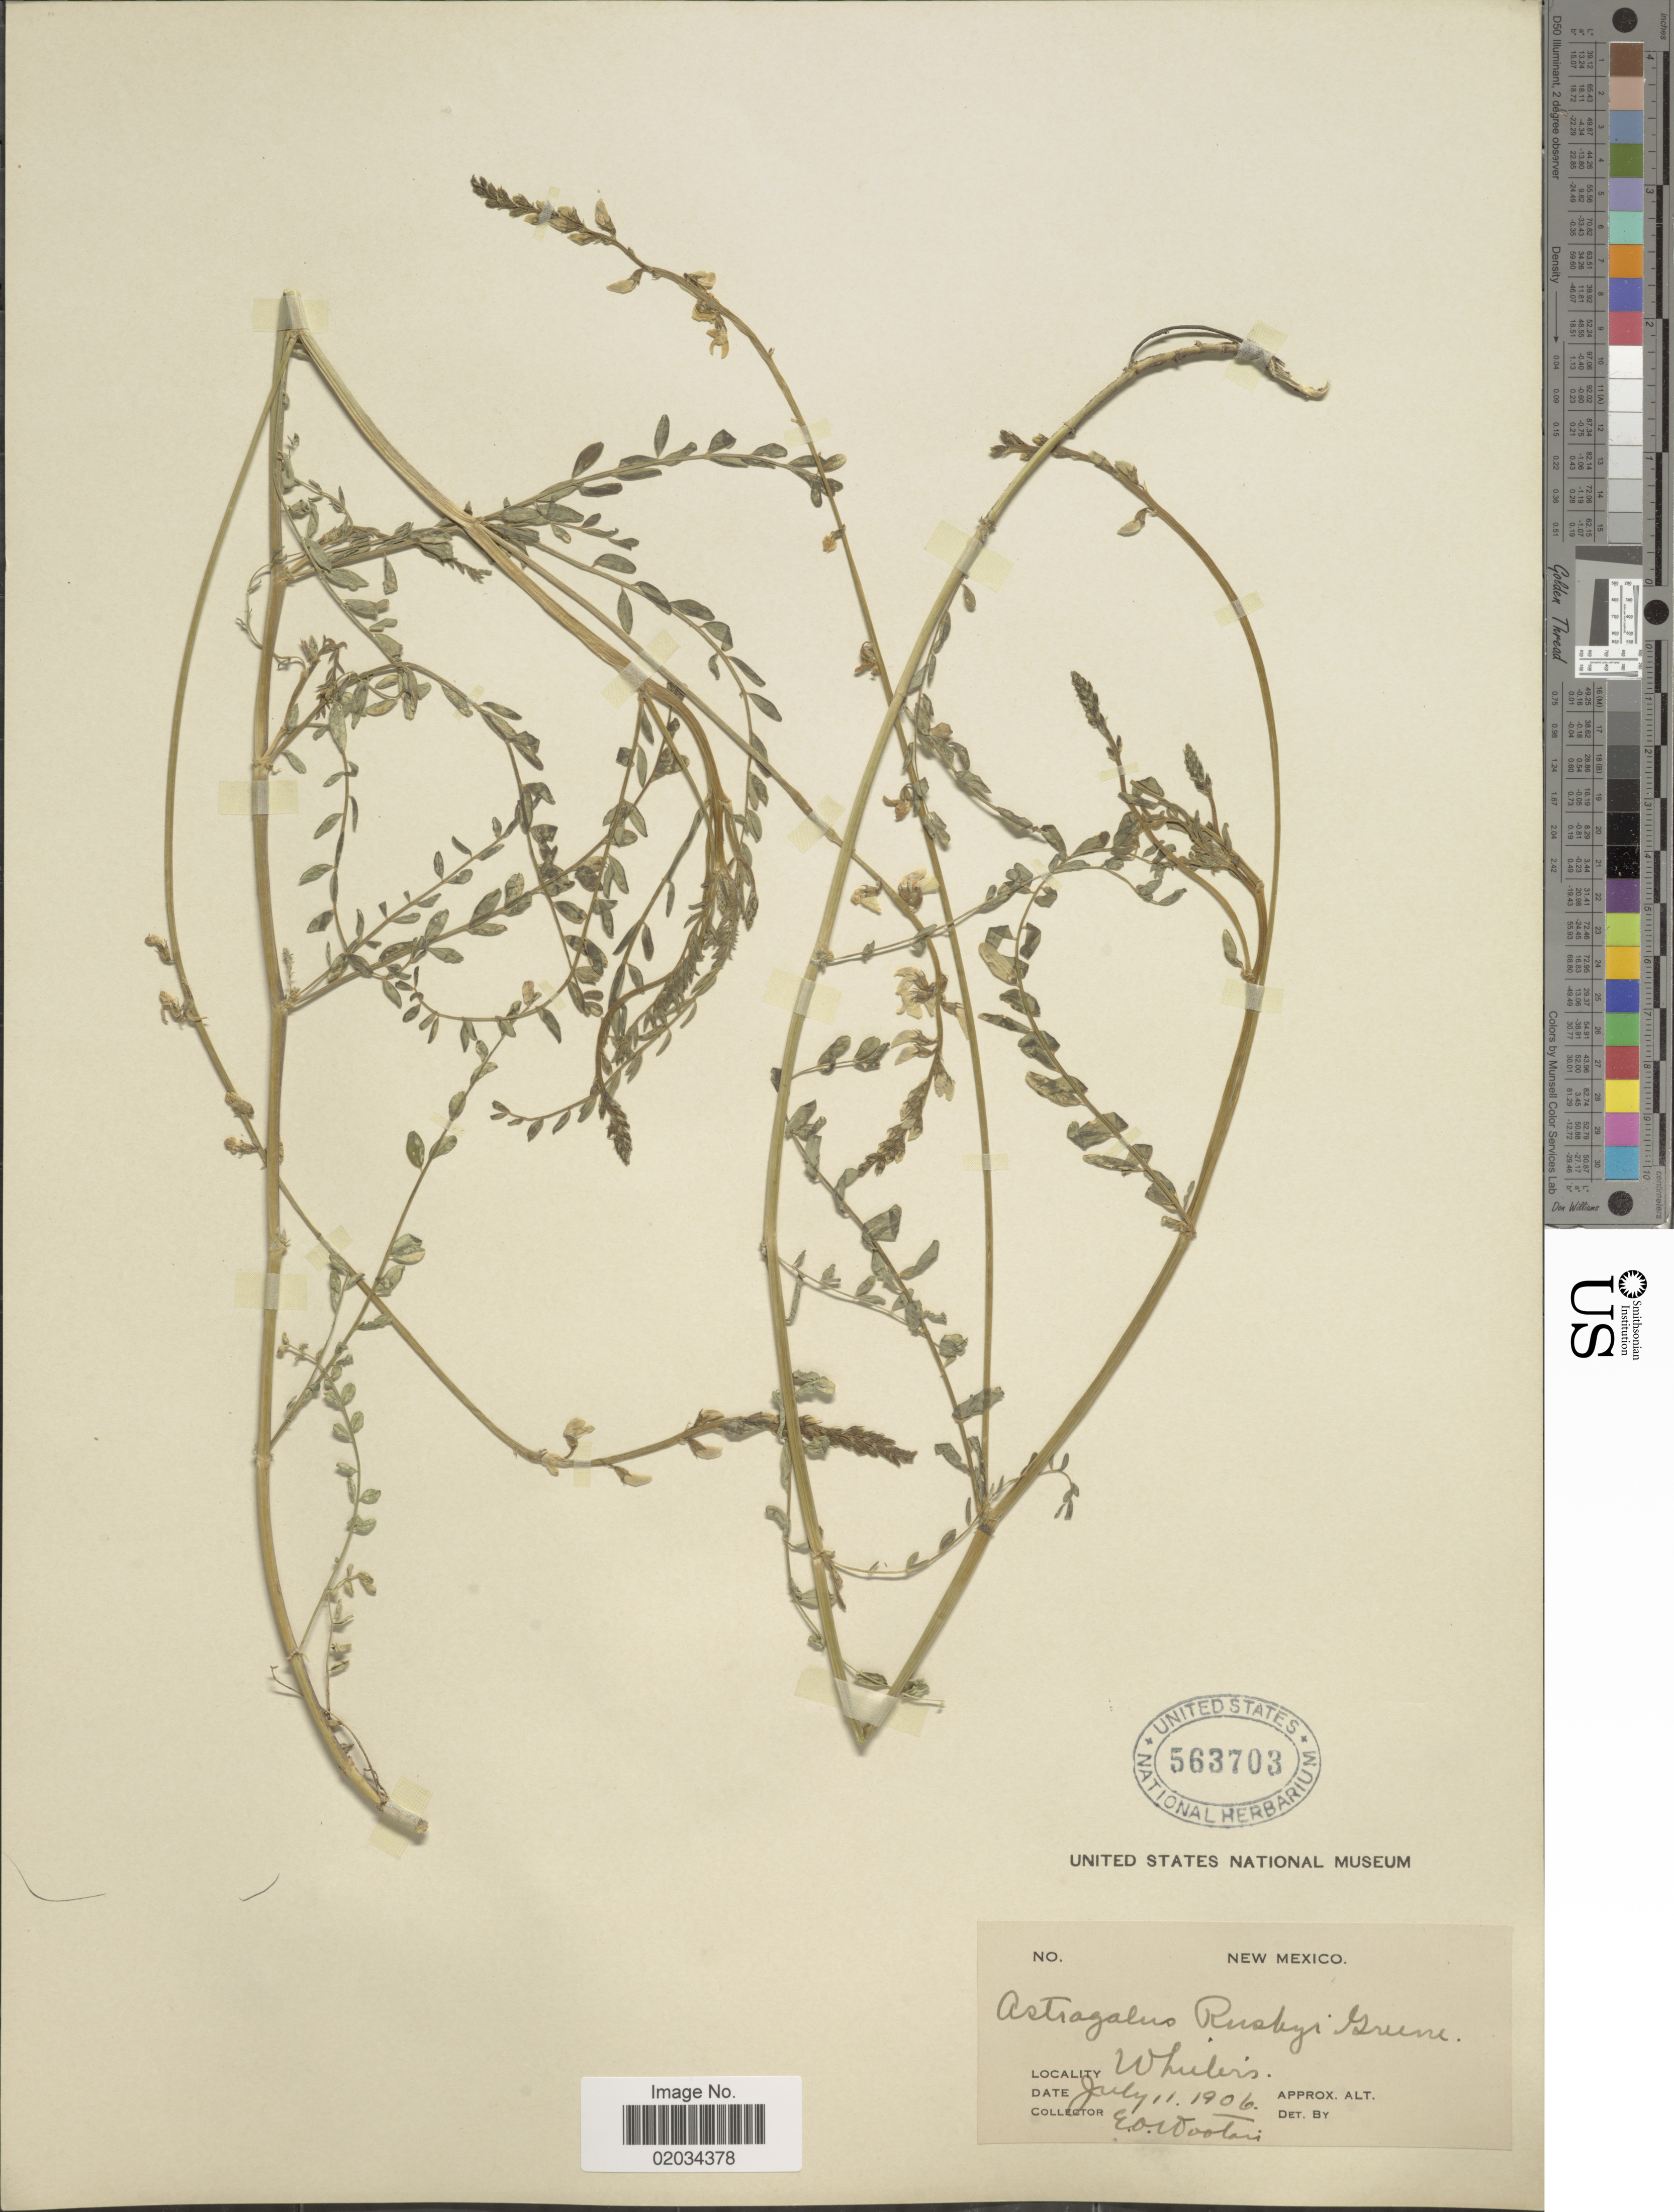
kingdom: Plantae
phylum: Tracheophyta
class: Magnoliopsida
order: Fabales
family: Fabaceae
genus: Astragalus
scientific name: Astragalus rusbyi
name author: Greene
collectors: E. O. Wooton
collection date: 1906-07-11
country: United States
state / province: New Mexico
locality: Wheelers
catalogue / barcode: US 563703